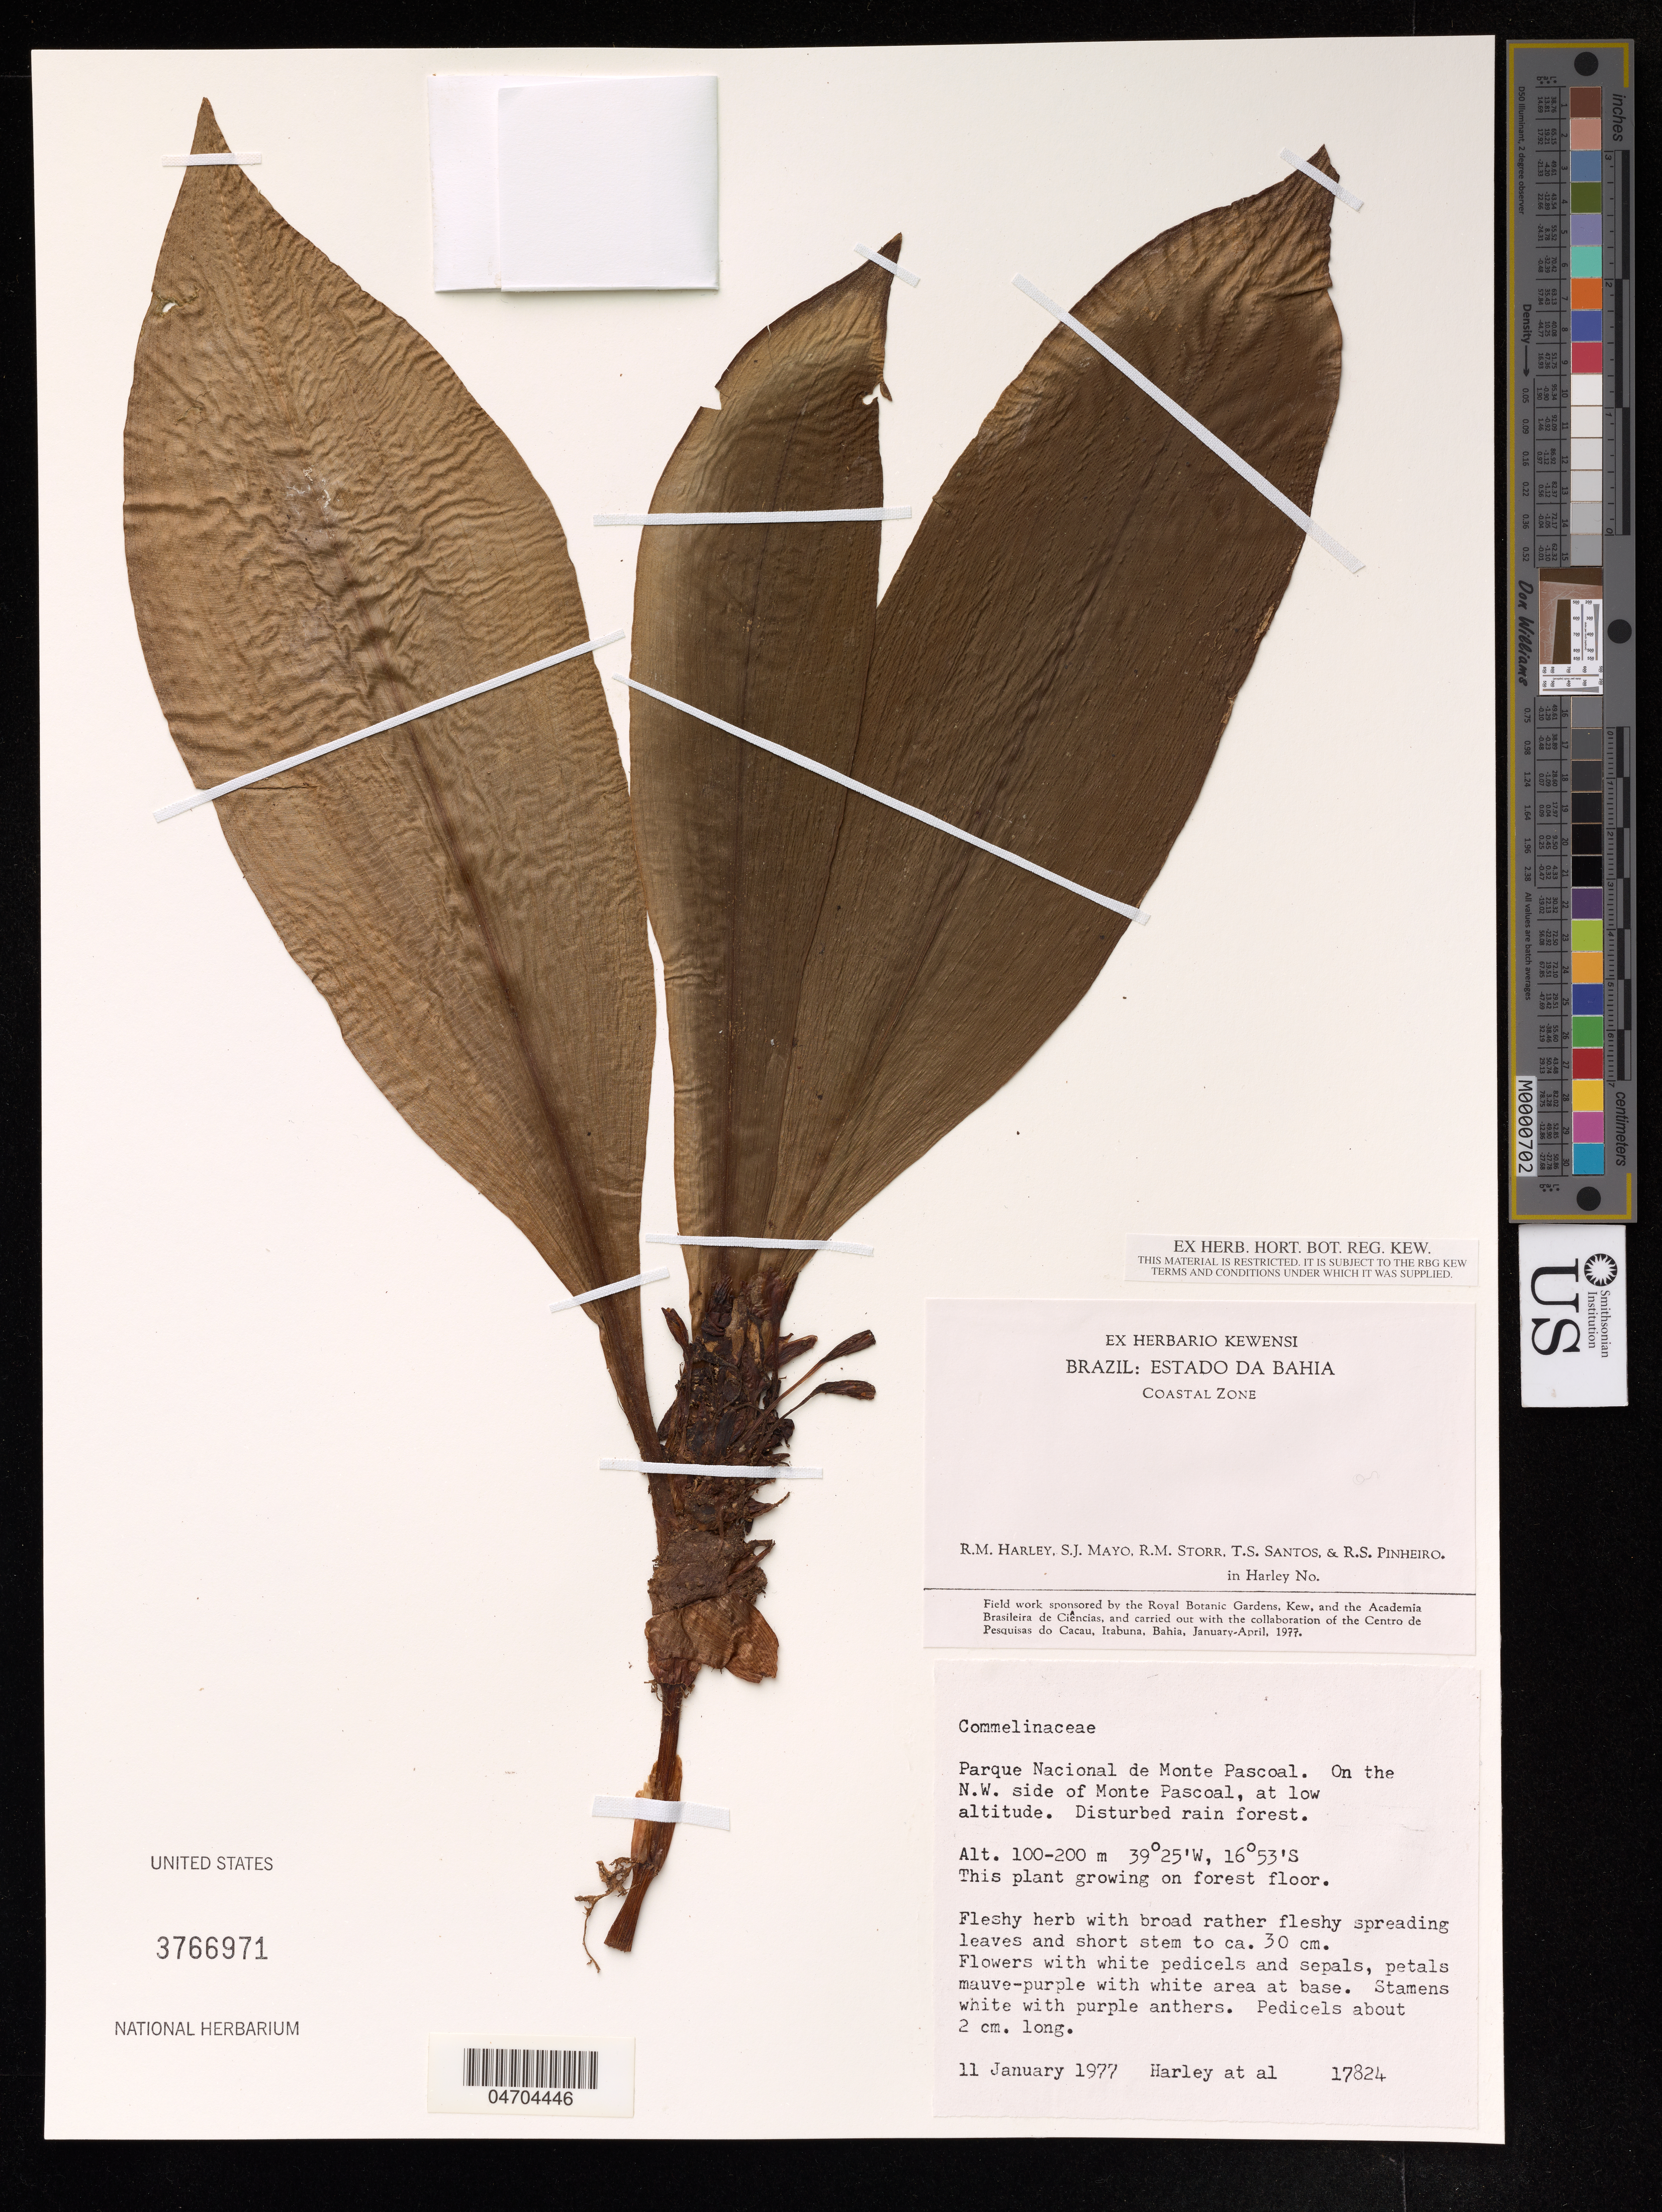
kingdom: Plantae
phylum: Tracheophyta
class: Liliopsida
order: Commelinales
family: Commelinaceae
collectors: R. Harley & et al.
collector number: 17824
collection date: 1977-01-11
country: Brazil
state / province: Bahia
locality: Parque Nacional de Monte Pascoal, On the N.W. side of Monte Pascoal, at low altitude.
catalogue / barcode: US 3766971